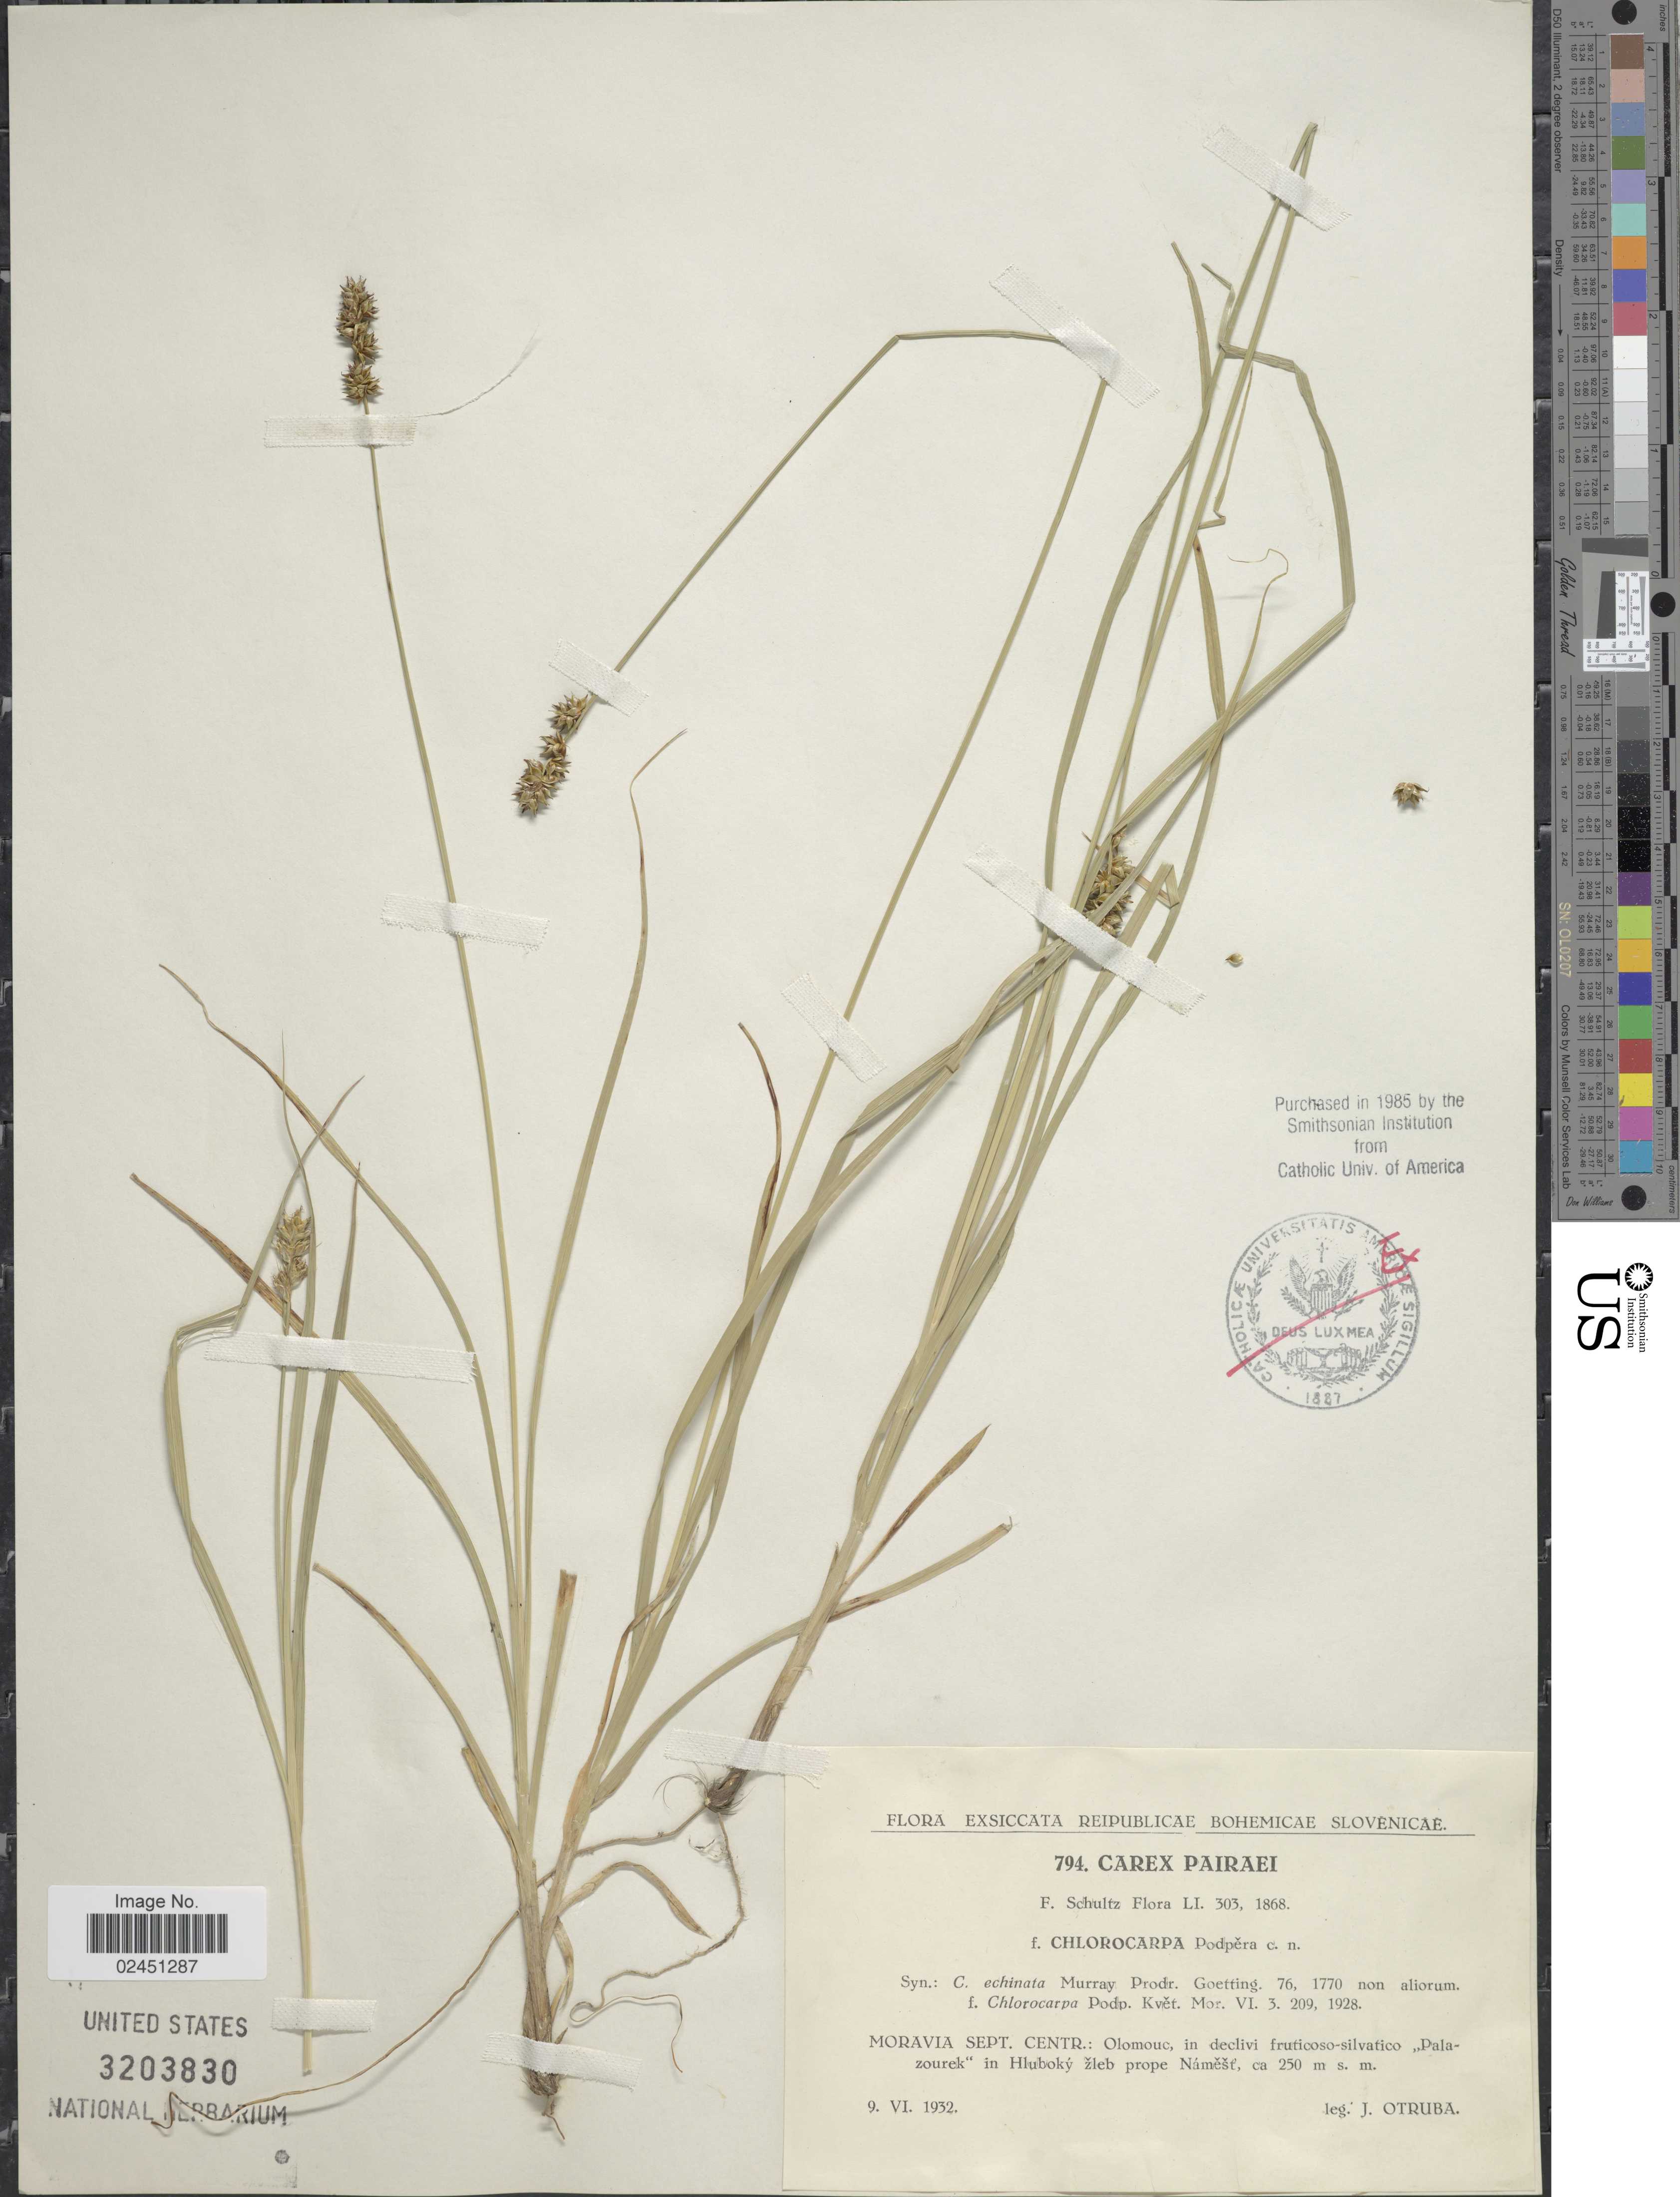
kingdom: Plantae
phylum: Tracheophyta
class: Liliopsida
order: Poales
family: Cyperaceae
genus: Carex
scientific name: Carex pairae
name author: F.W. Schultz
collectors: J. Otruba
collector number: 794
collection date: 1932-06-09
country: Czechia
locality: Reipublicae Bohemicae Slovenicae, Moravia Sept. Centr.: Olomouc, in declivi fruticoso-silvatico Palazourek in Hluboky aleb prope Namesf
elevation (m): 250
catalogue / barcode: US 3203830